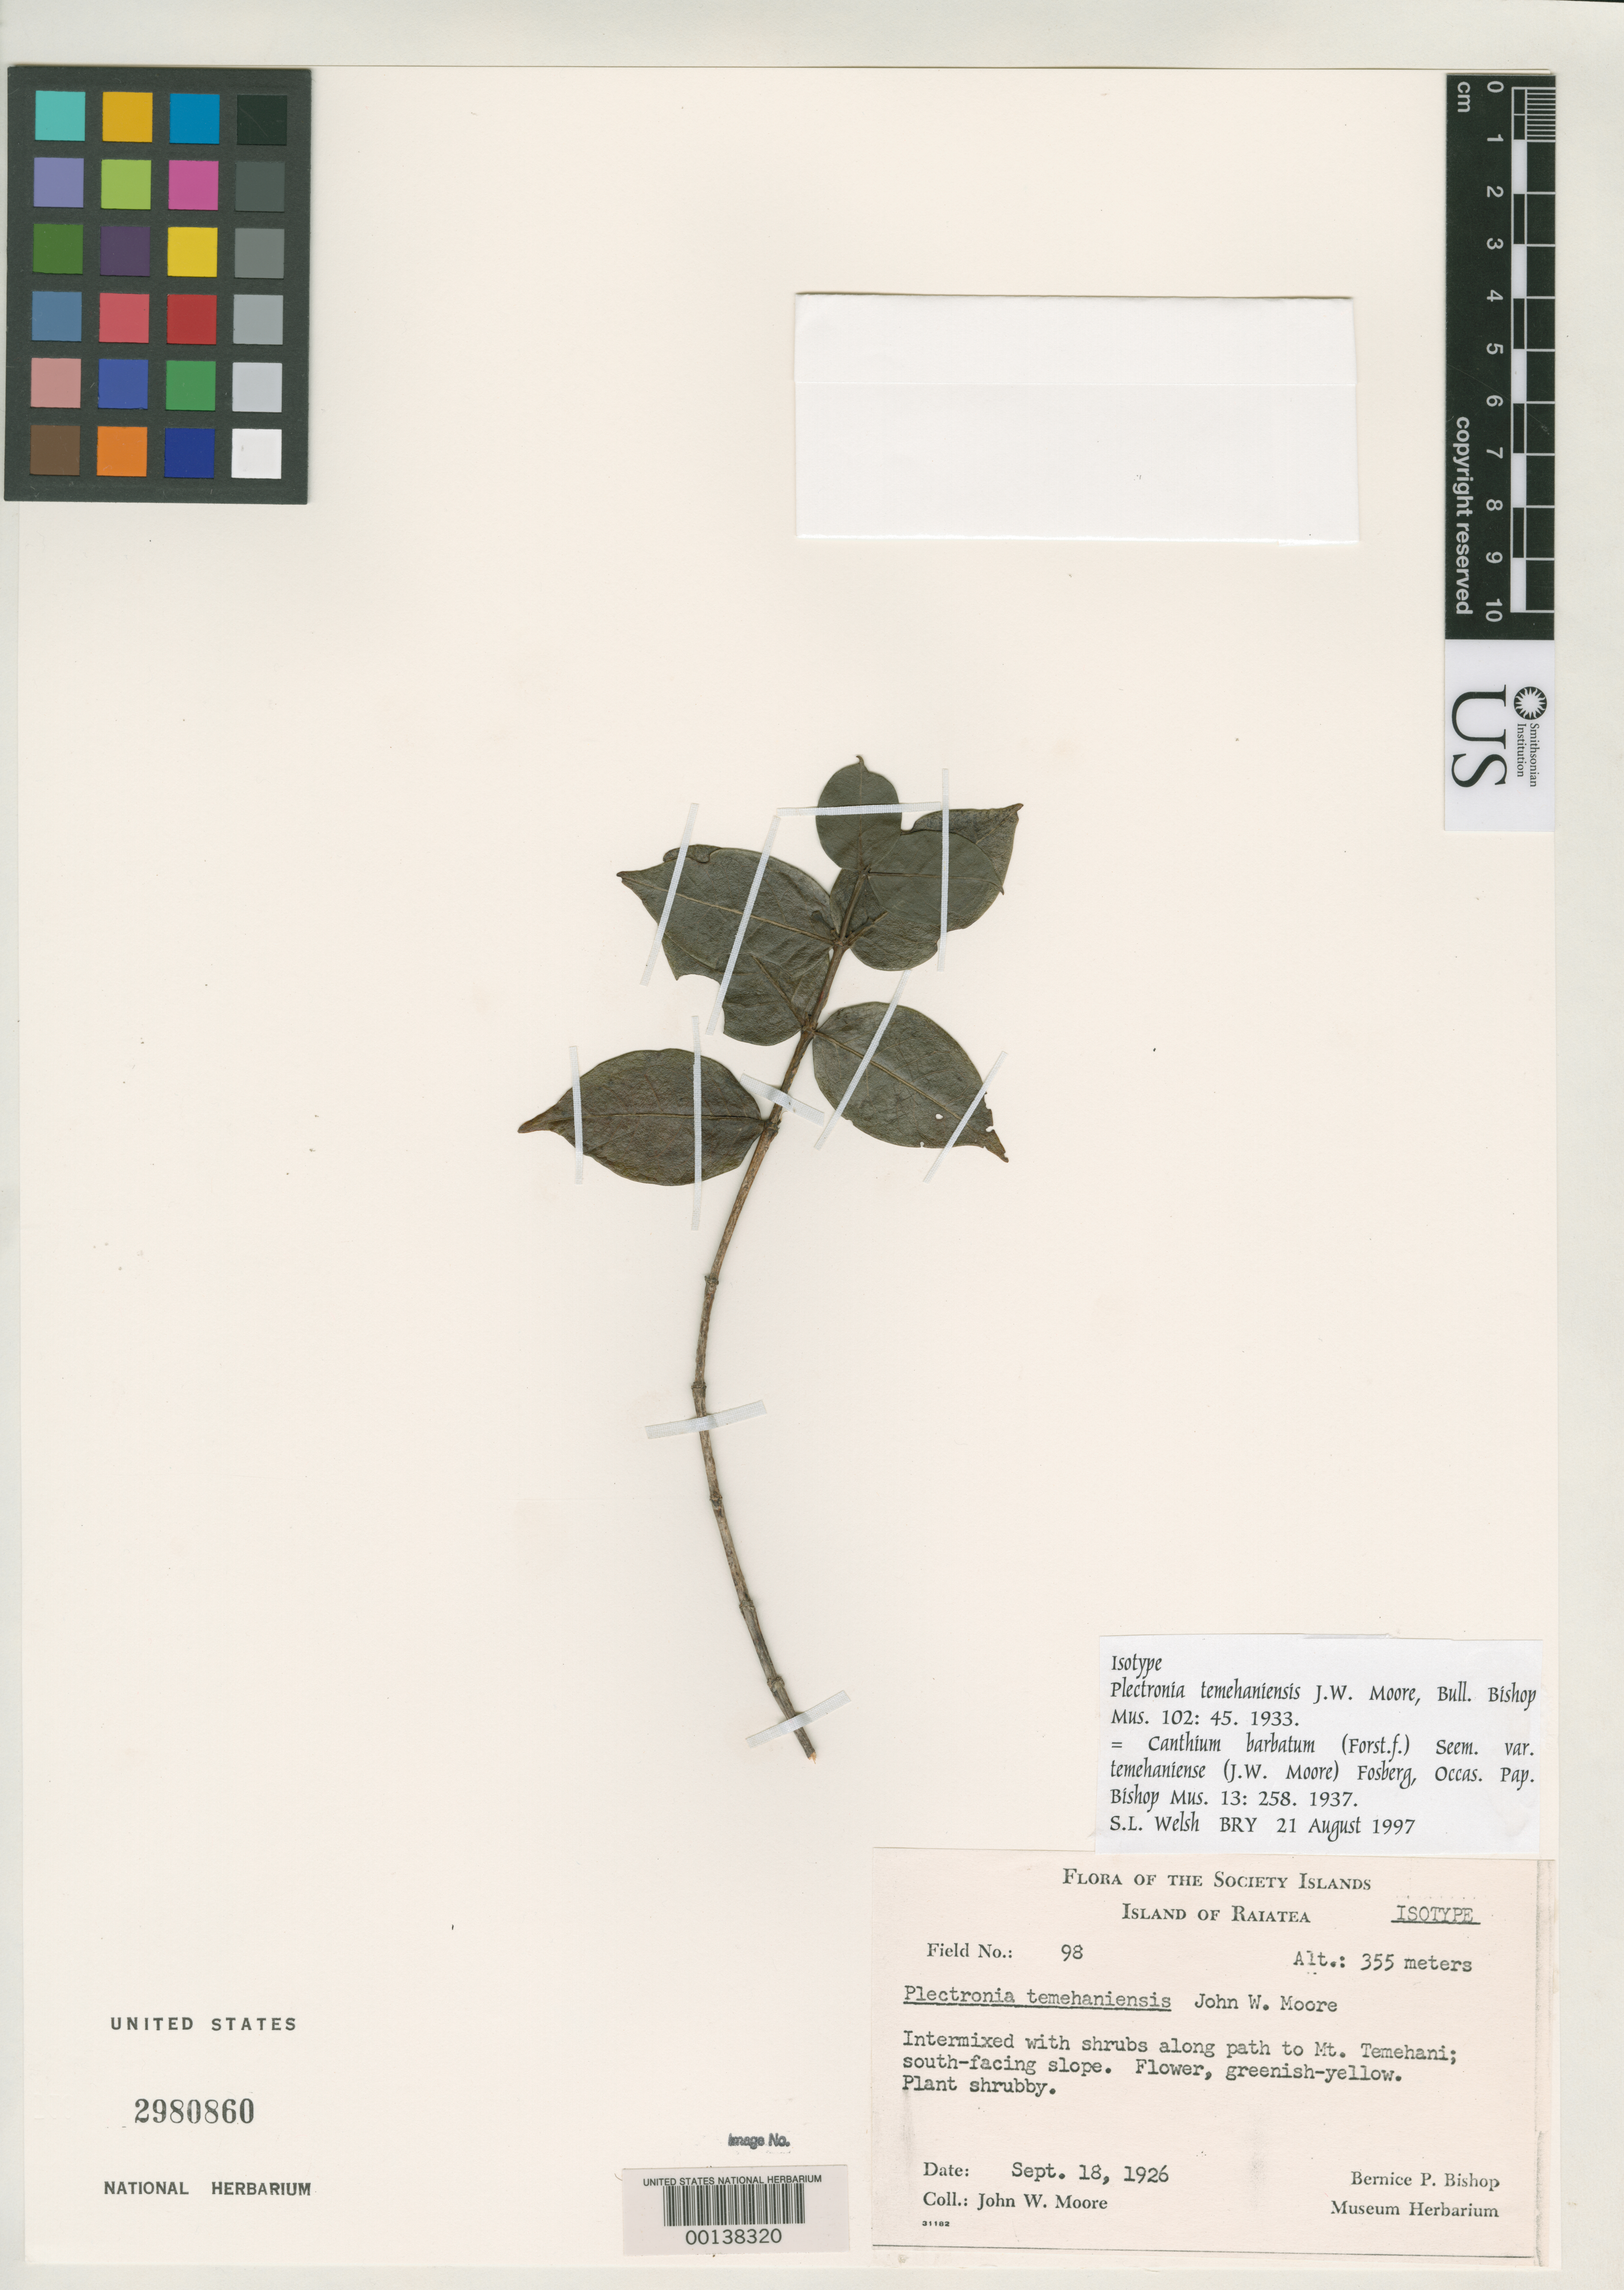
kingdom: Plantae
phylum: Tracheophyta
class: Magnoliopsida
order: Gentianales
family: Rubiaceae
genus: Plectronia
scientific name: Plectronia temehaniensis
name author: J.W. Moore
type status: Isotype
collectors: J. W. Moore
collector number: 98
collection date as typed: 18 Sep 1926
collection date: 1926-09-18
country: French Polynesia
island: Raiatea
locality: Path to Mt. Temehani, south facing slope. [Society Is.]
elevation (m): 355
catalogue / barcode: US 2980860